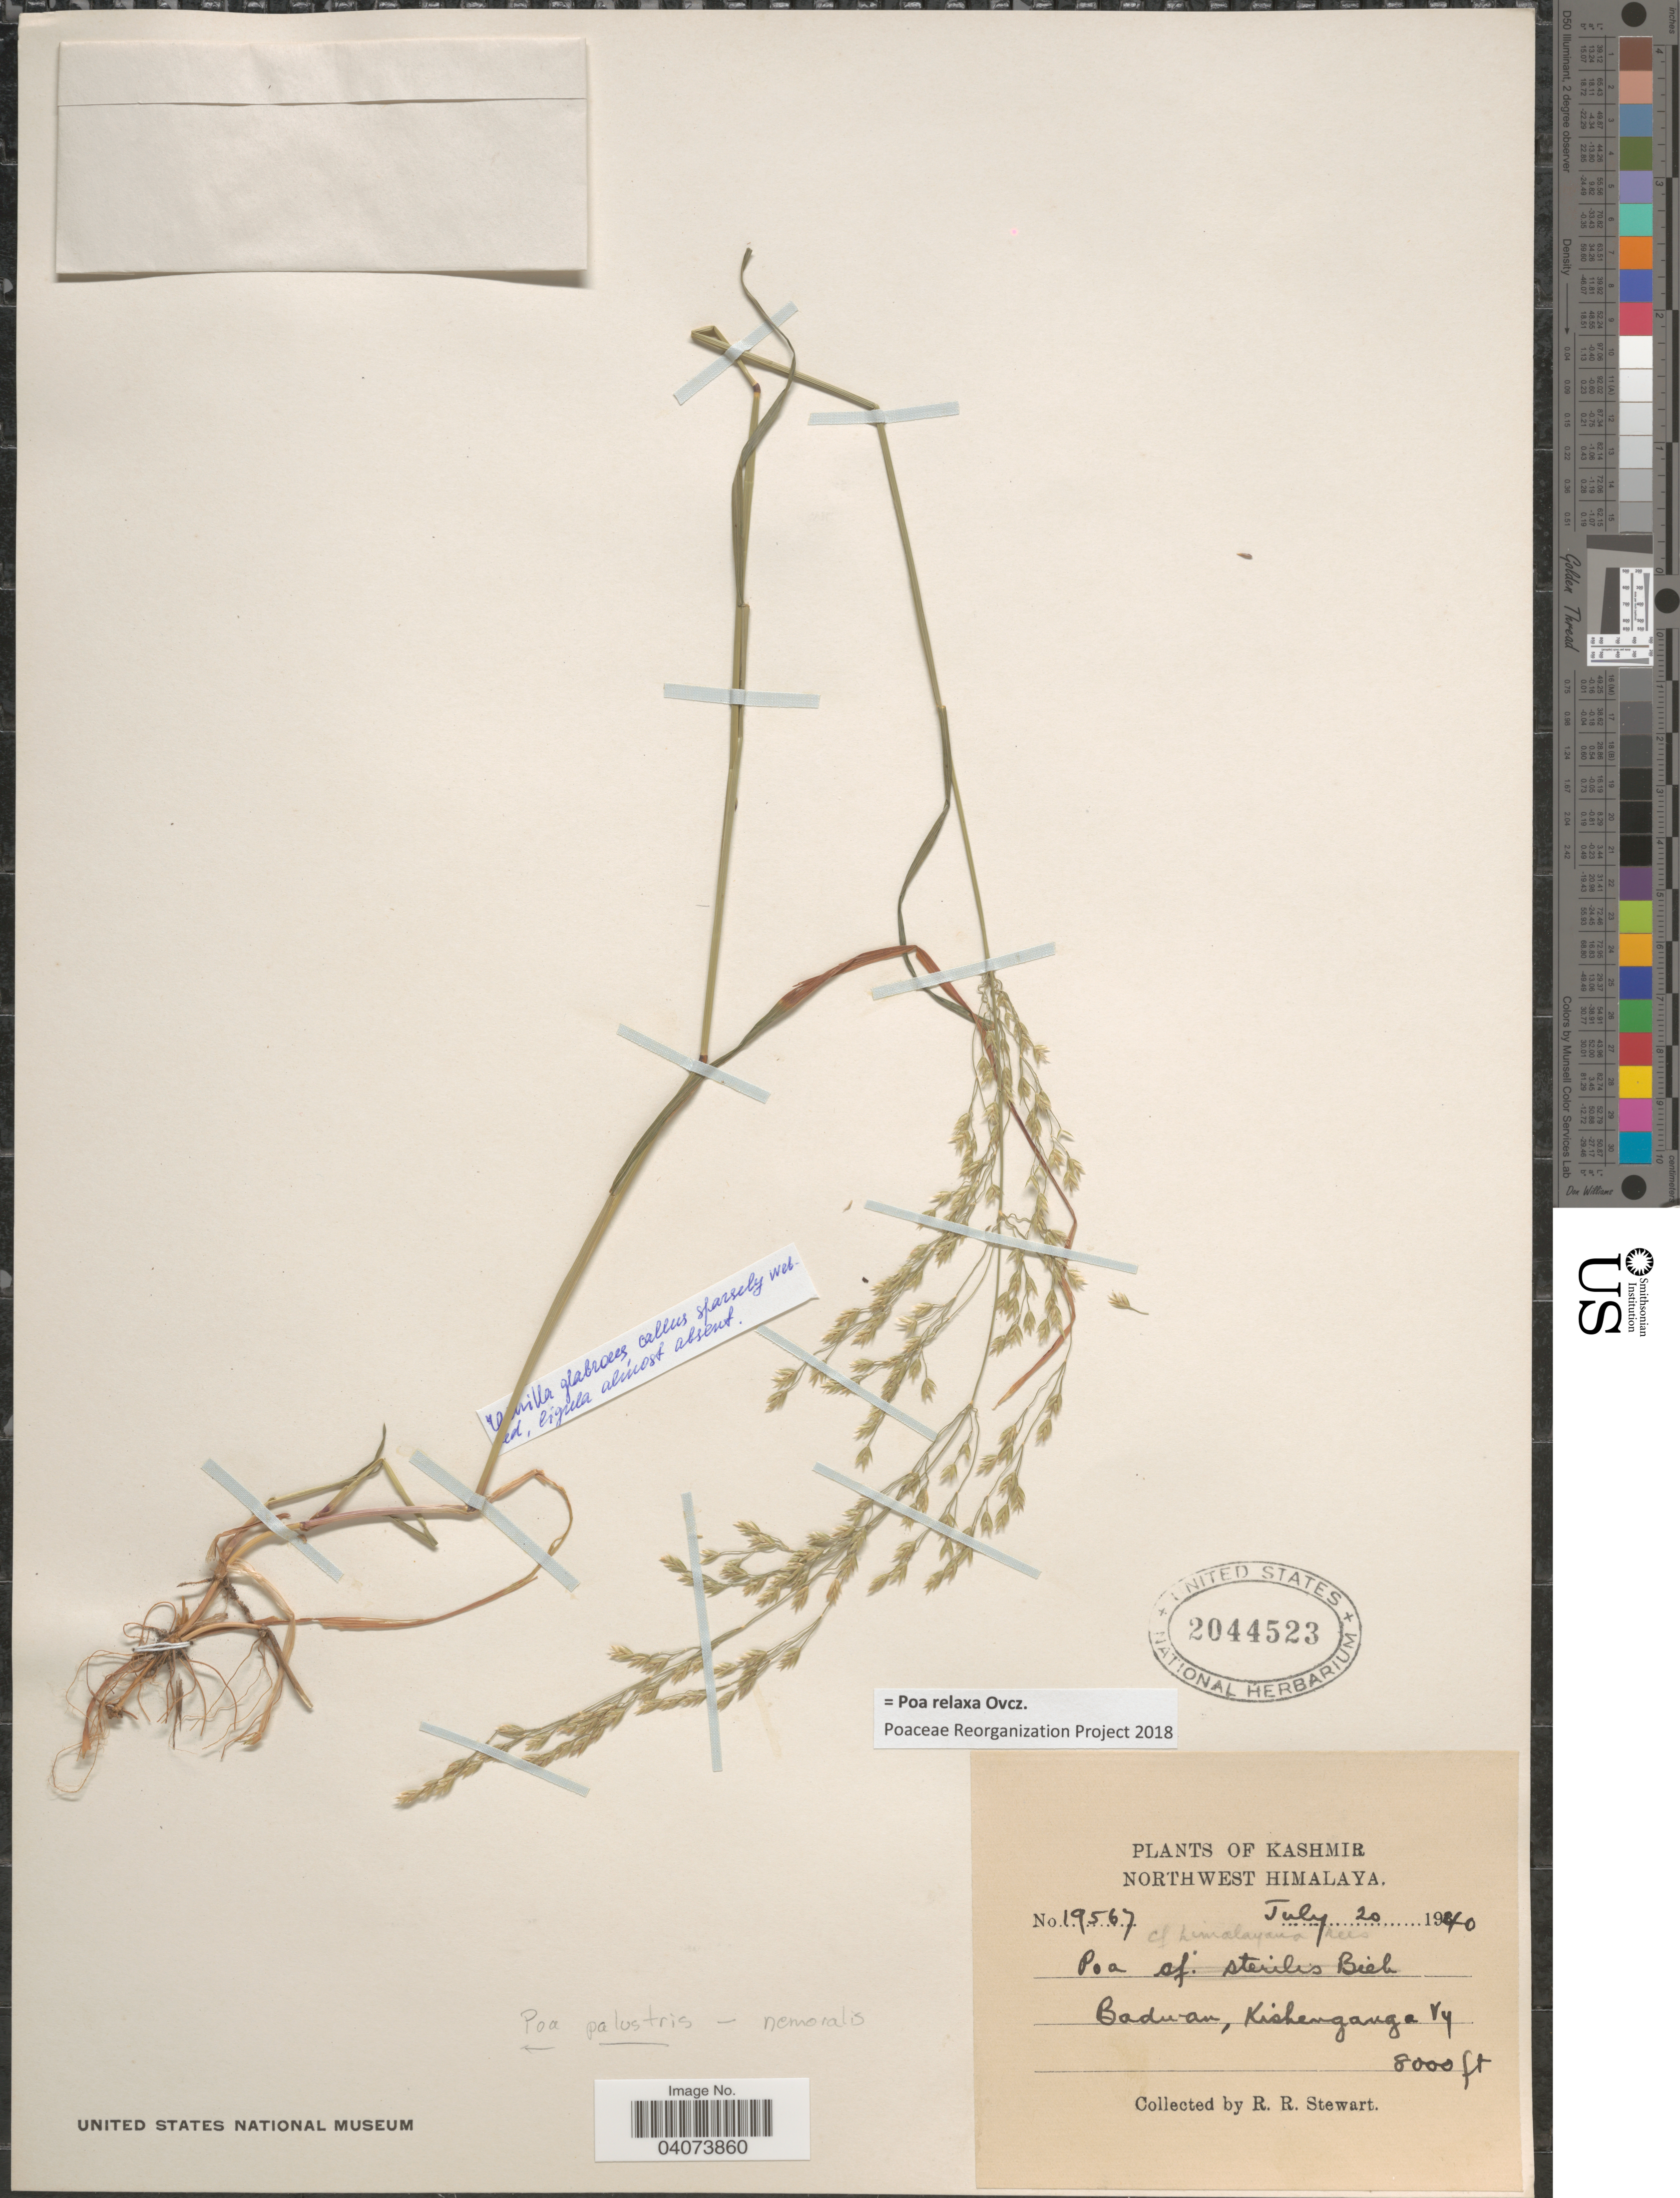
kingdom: Plantae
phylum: Tracheophyta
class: Liliopsida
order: Poales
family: Poaceae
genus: Poa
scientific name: Poa relaxa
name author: Ovcz.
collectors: R. Stewart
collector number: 19567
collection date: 1940-07-20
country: India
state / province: Jammu and Kashmir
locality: Kashmir. Northwest Himalaya. Badwan, Kishenganga Vy.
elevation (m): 2438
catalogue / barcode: US 2044523